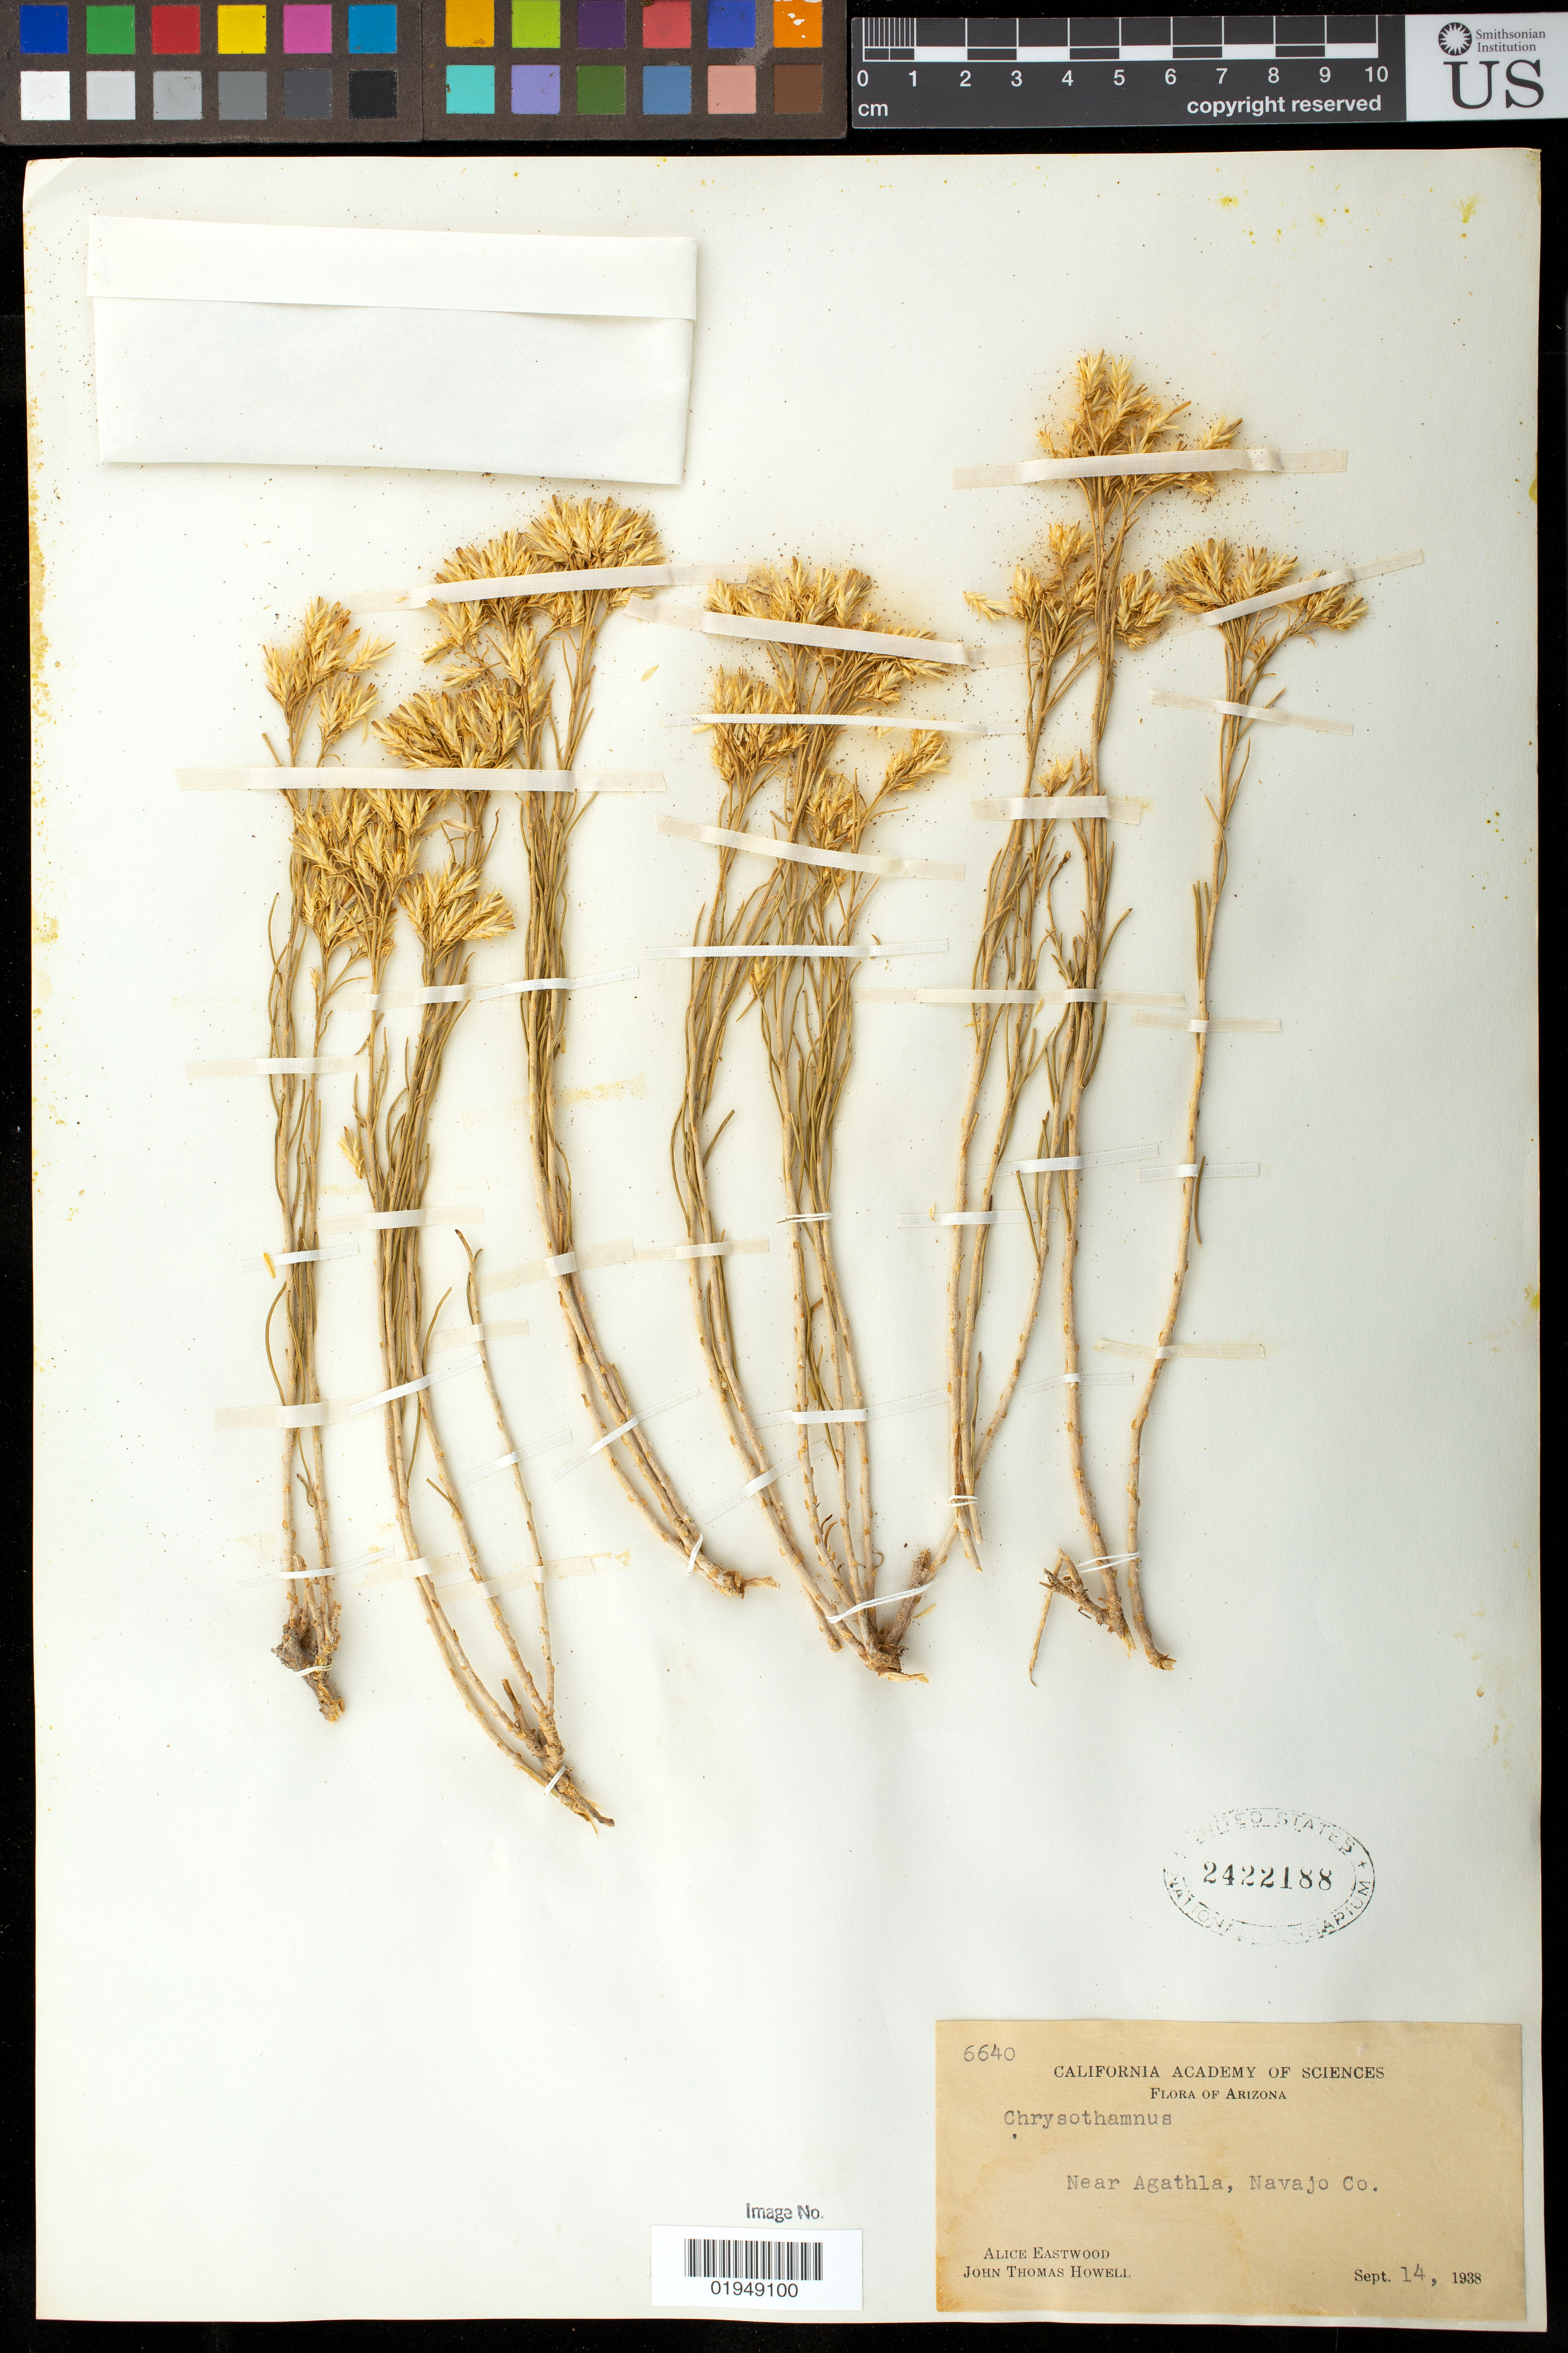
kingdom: Plantae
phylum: Tracheophyta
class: Magnoliopsida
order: Asterales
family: Asteraceae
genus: Ericameria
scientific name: Ericameria sp.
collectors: A. Eastwood & J. T. Howell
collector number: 6640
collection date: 1938-09-14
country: United States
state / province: Arizona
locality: Near Agathla, Navajo Co.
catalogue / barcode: US 2422188